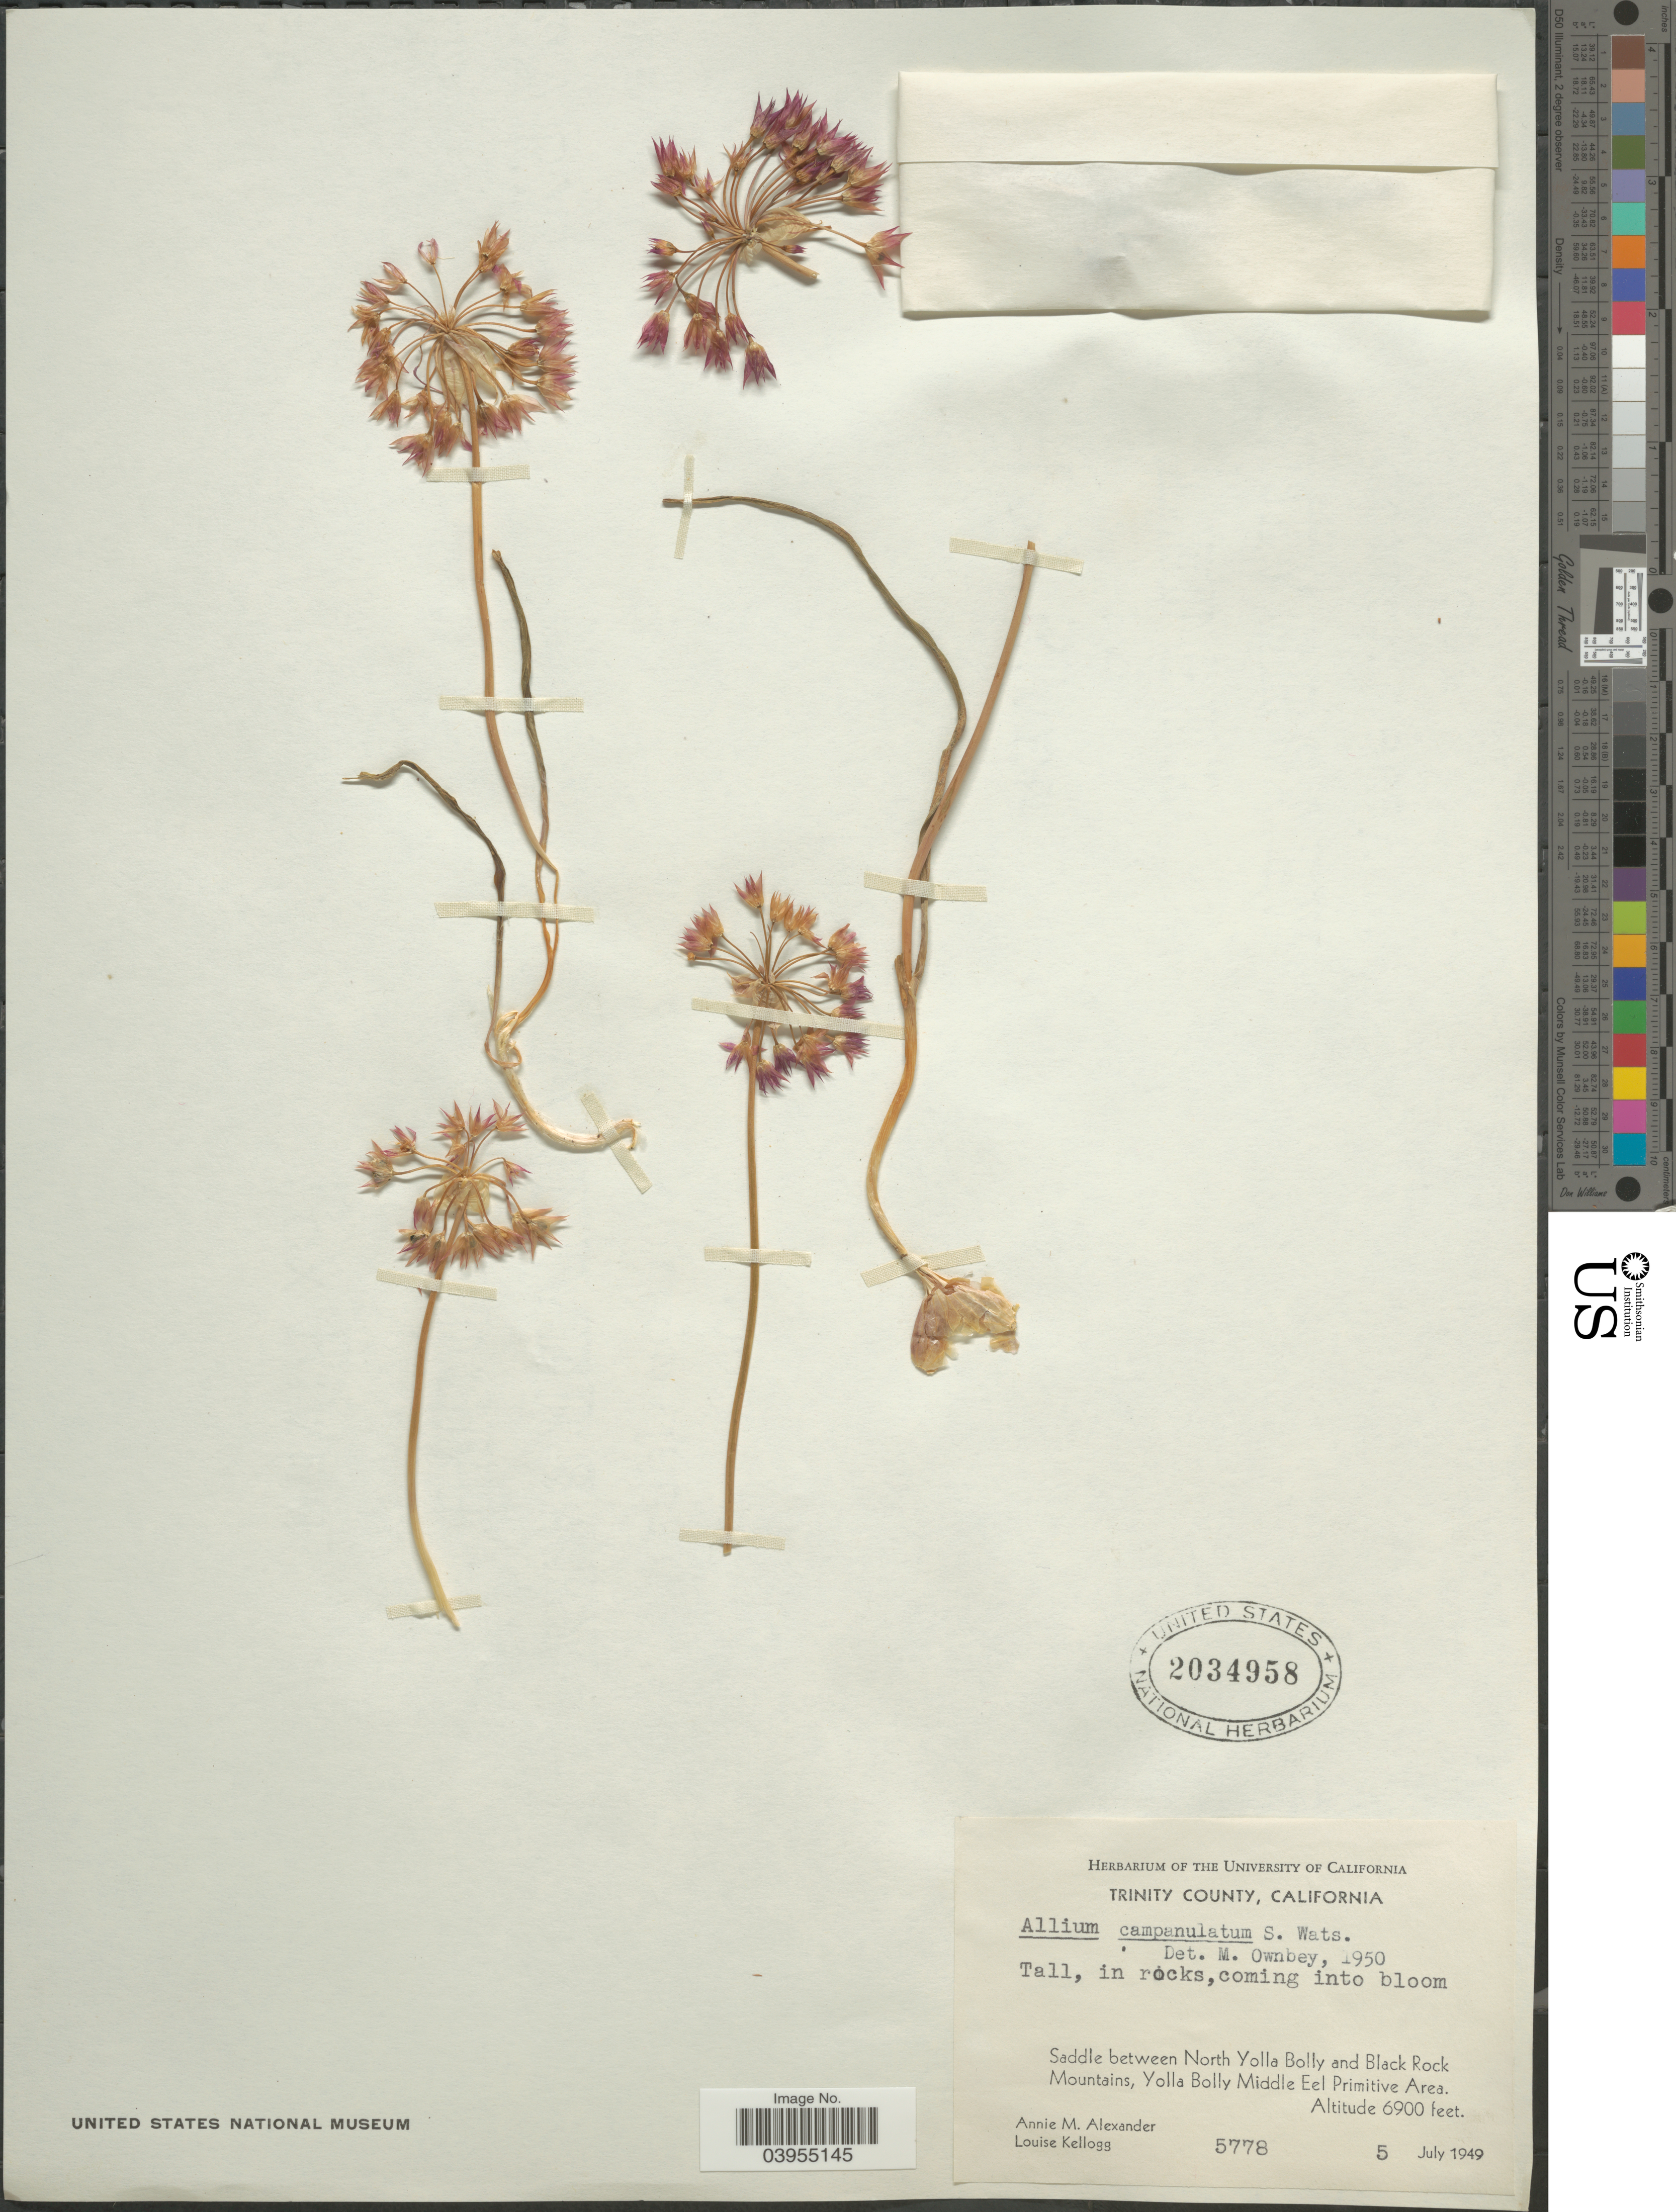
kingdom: Plantae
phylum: Tracheophyta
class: Liliopsida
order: Asparagales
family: Amaryllidaceae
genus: Allium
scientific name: Allium campanulatum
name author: S. Watson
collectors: A. M. Alexander & L. Kellogg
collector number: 5778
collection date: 1949-07-05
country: United States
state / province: California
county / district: Trinity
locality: Trinity County. Saddle between North Yolla Bolly and Black Rock Mountains, Yolla Bolly Middle Eel Primitive Area.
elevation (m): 2103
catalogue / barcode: US 2034958